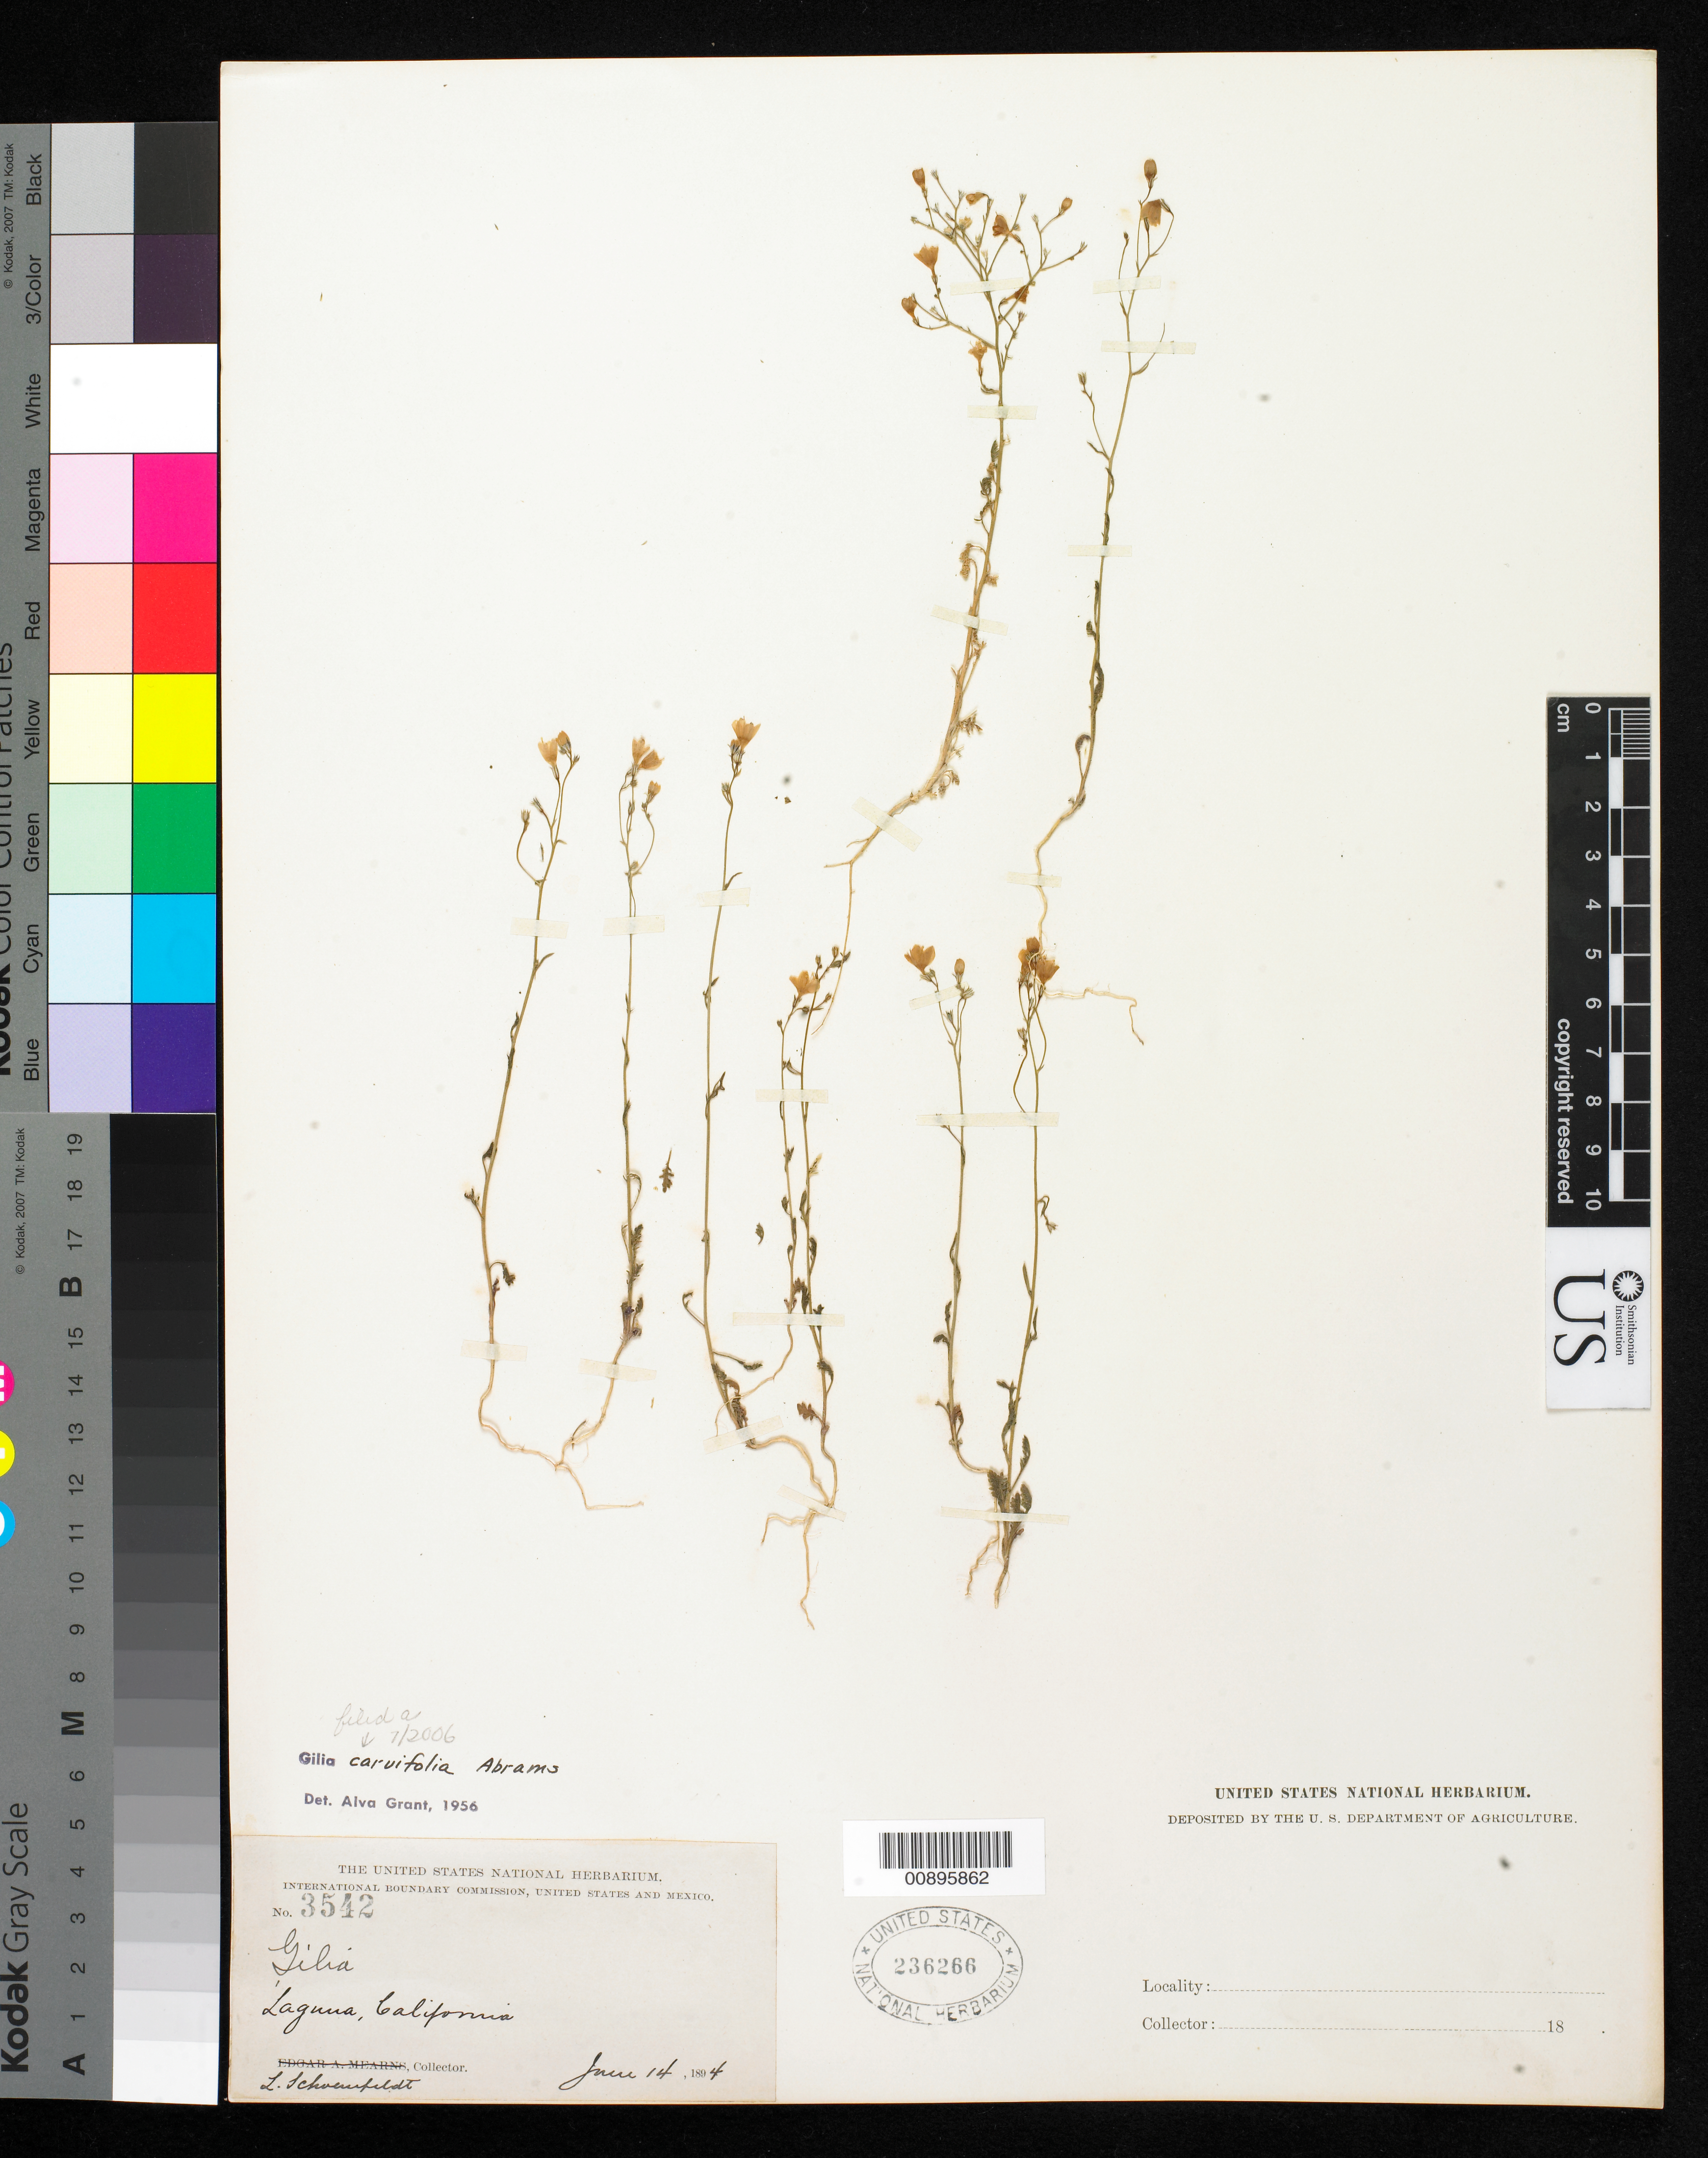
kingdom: Plantae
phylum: Tracheophyta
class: Magnoliopsida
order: Ericales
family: Polemoniaceae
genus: Saltugilia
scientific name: Saltugilia caruifolia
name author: (Abrams) L.A. Johnson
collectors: L. Schoenfeldt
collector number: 3542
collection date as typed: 14 Jun 1894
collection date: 1894-06-14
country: United States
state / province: California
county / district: Orange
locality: Laguna, California.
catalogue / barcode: US 236266